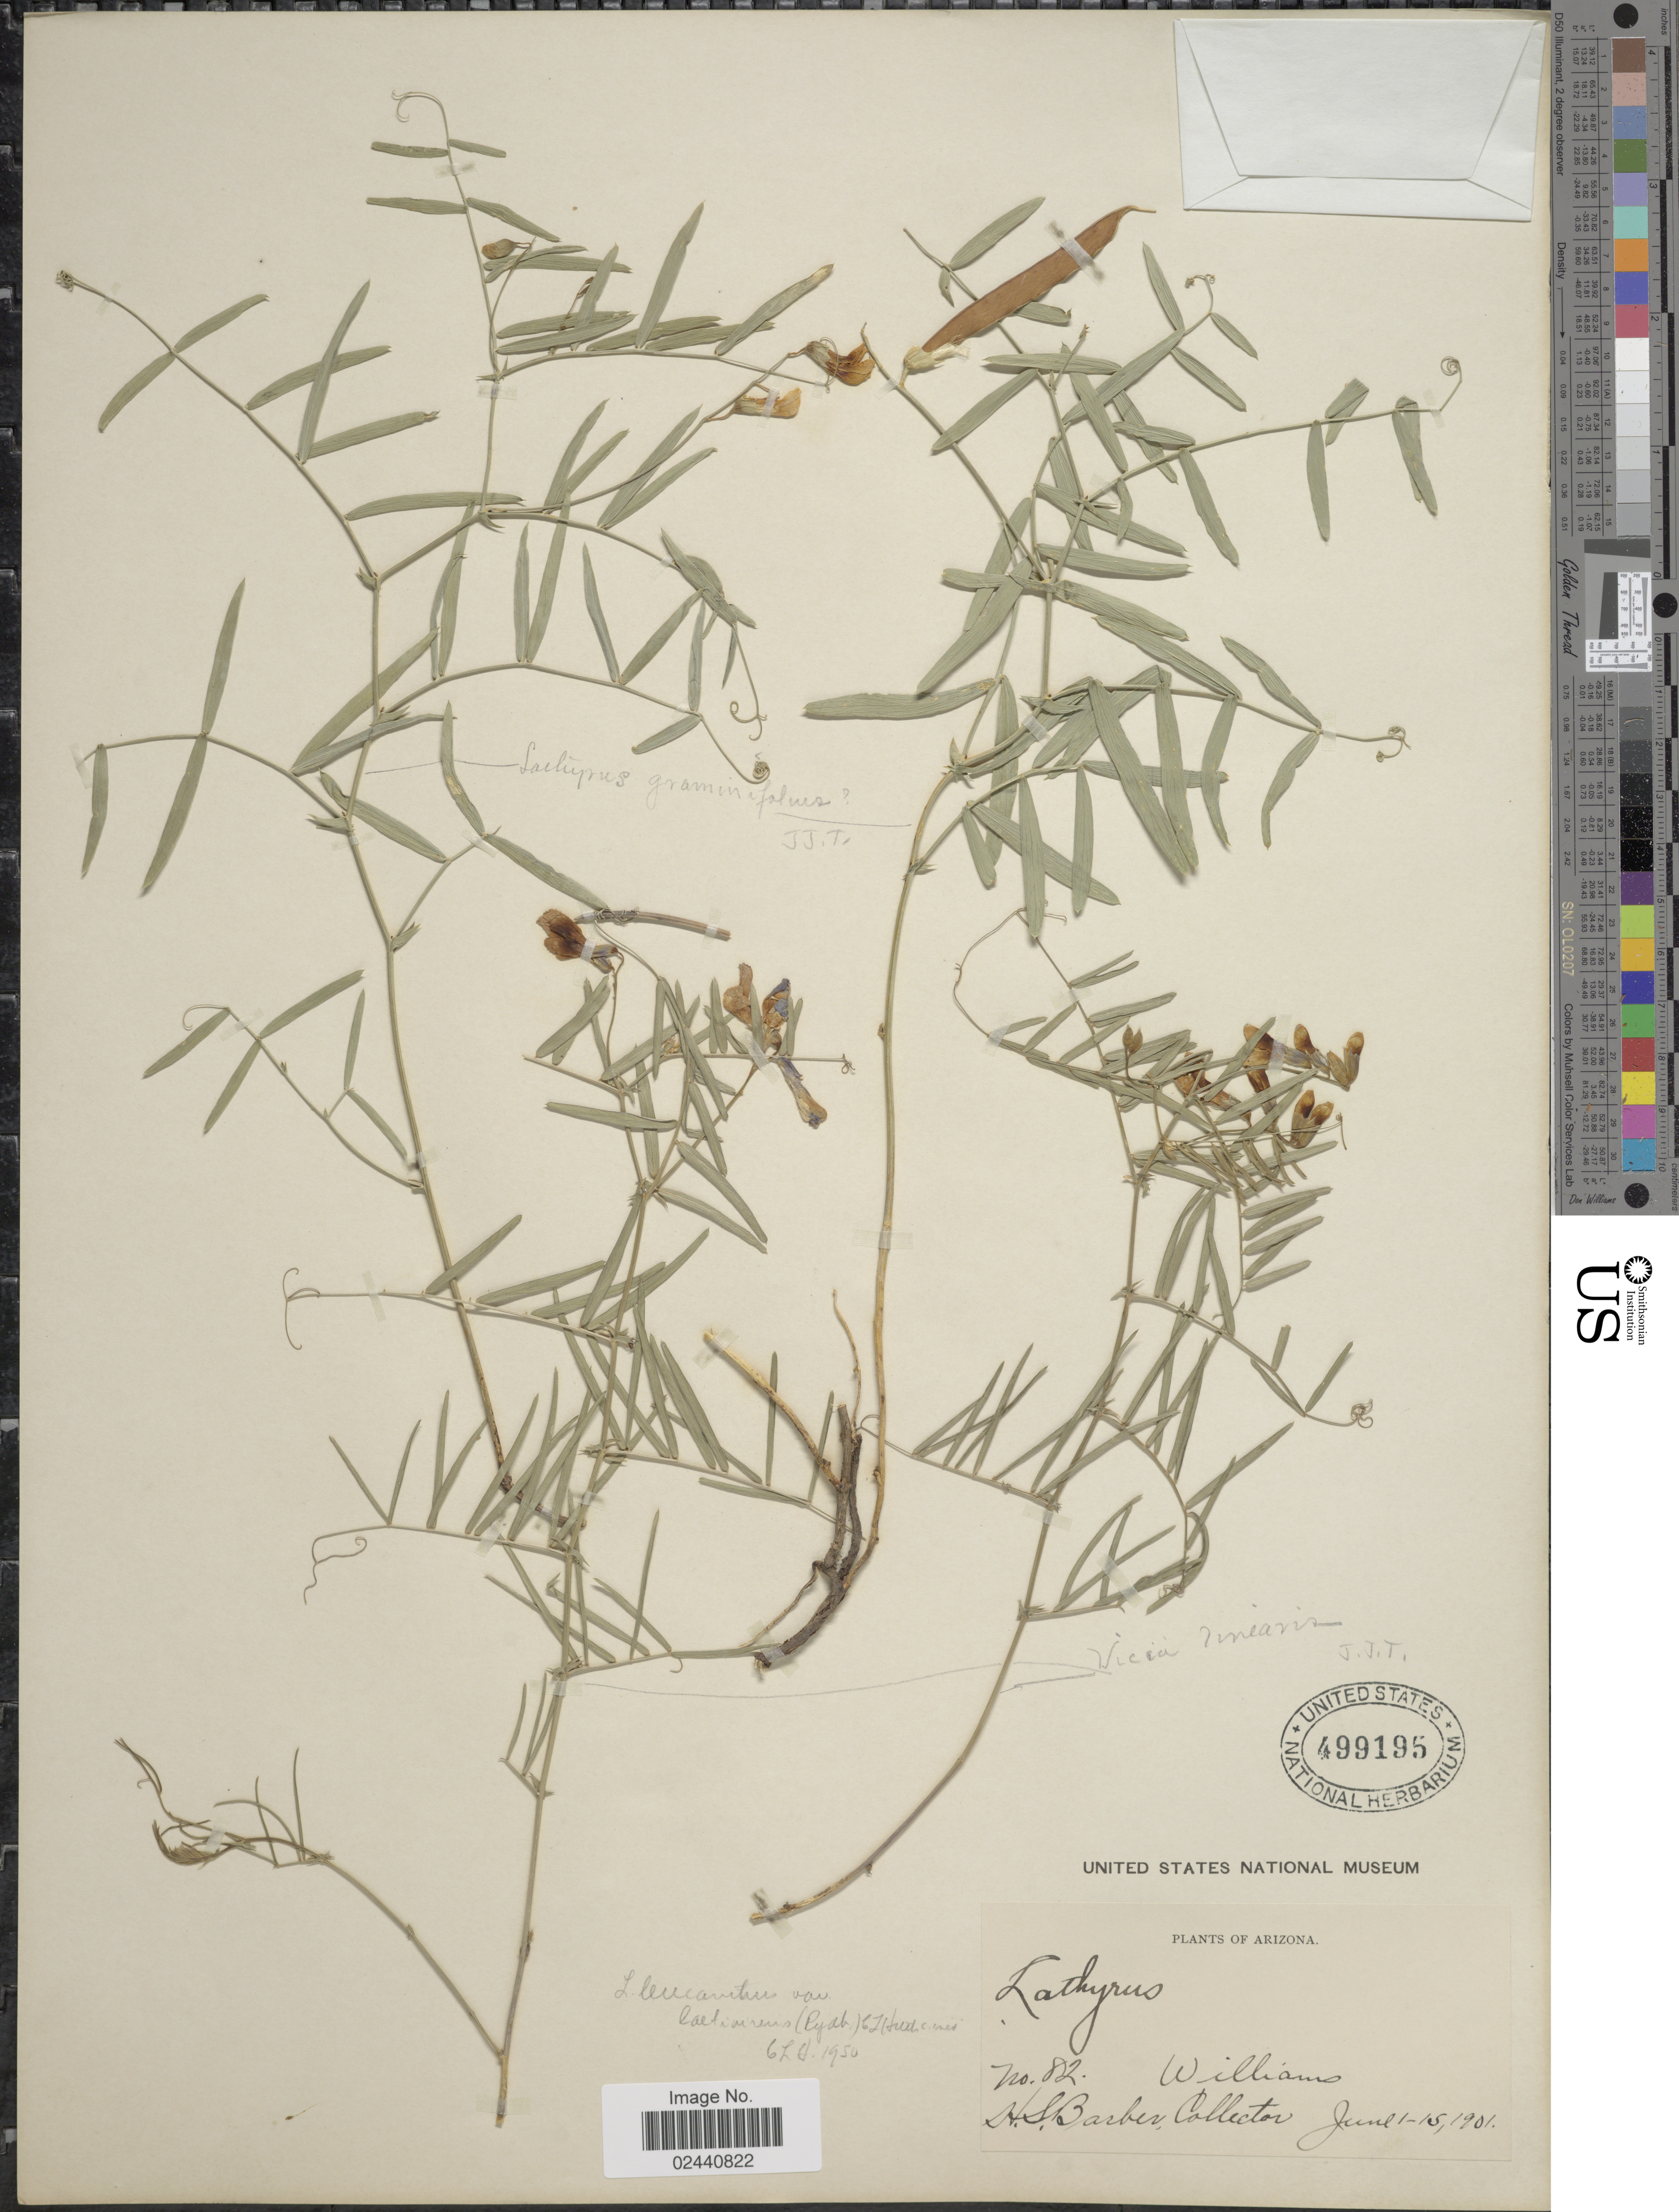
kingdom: Plantae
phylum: Tracheophyta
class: Magnoliopsida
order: Fabales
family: Fabaceae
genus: Lathyrus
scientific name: Lathyrus laetivirens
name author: Greene in Rydb.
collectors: H. Barber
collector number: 82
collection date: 1901-06-01/1901-06-15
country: United States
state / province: Arizona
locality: Williams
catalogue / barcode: US 499195